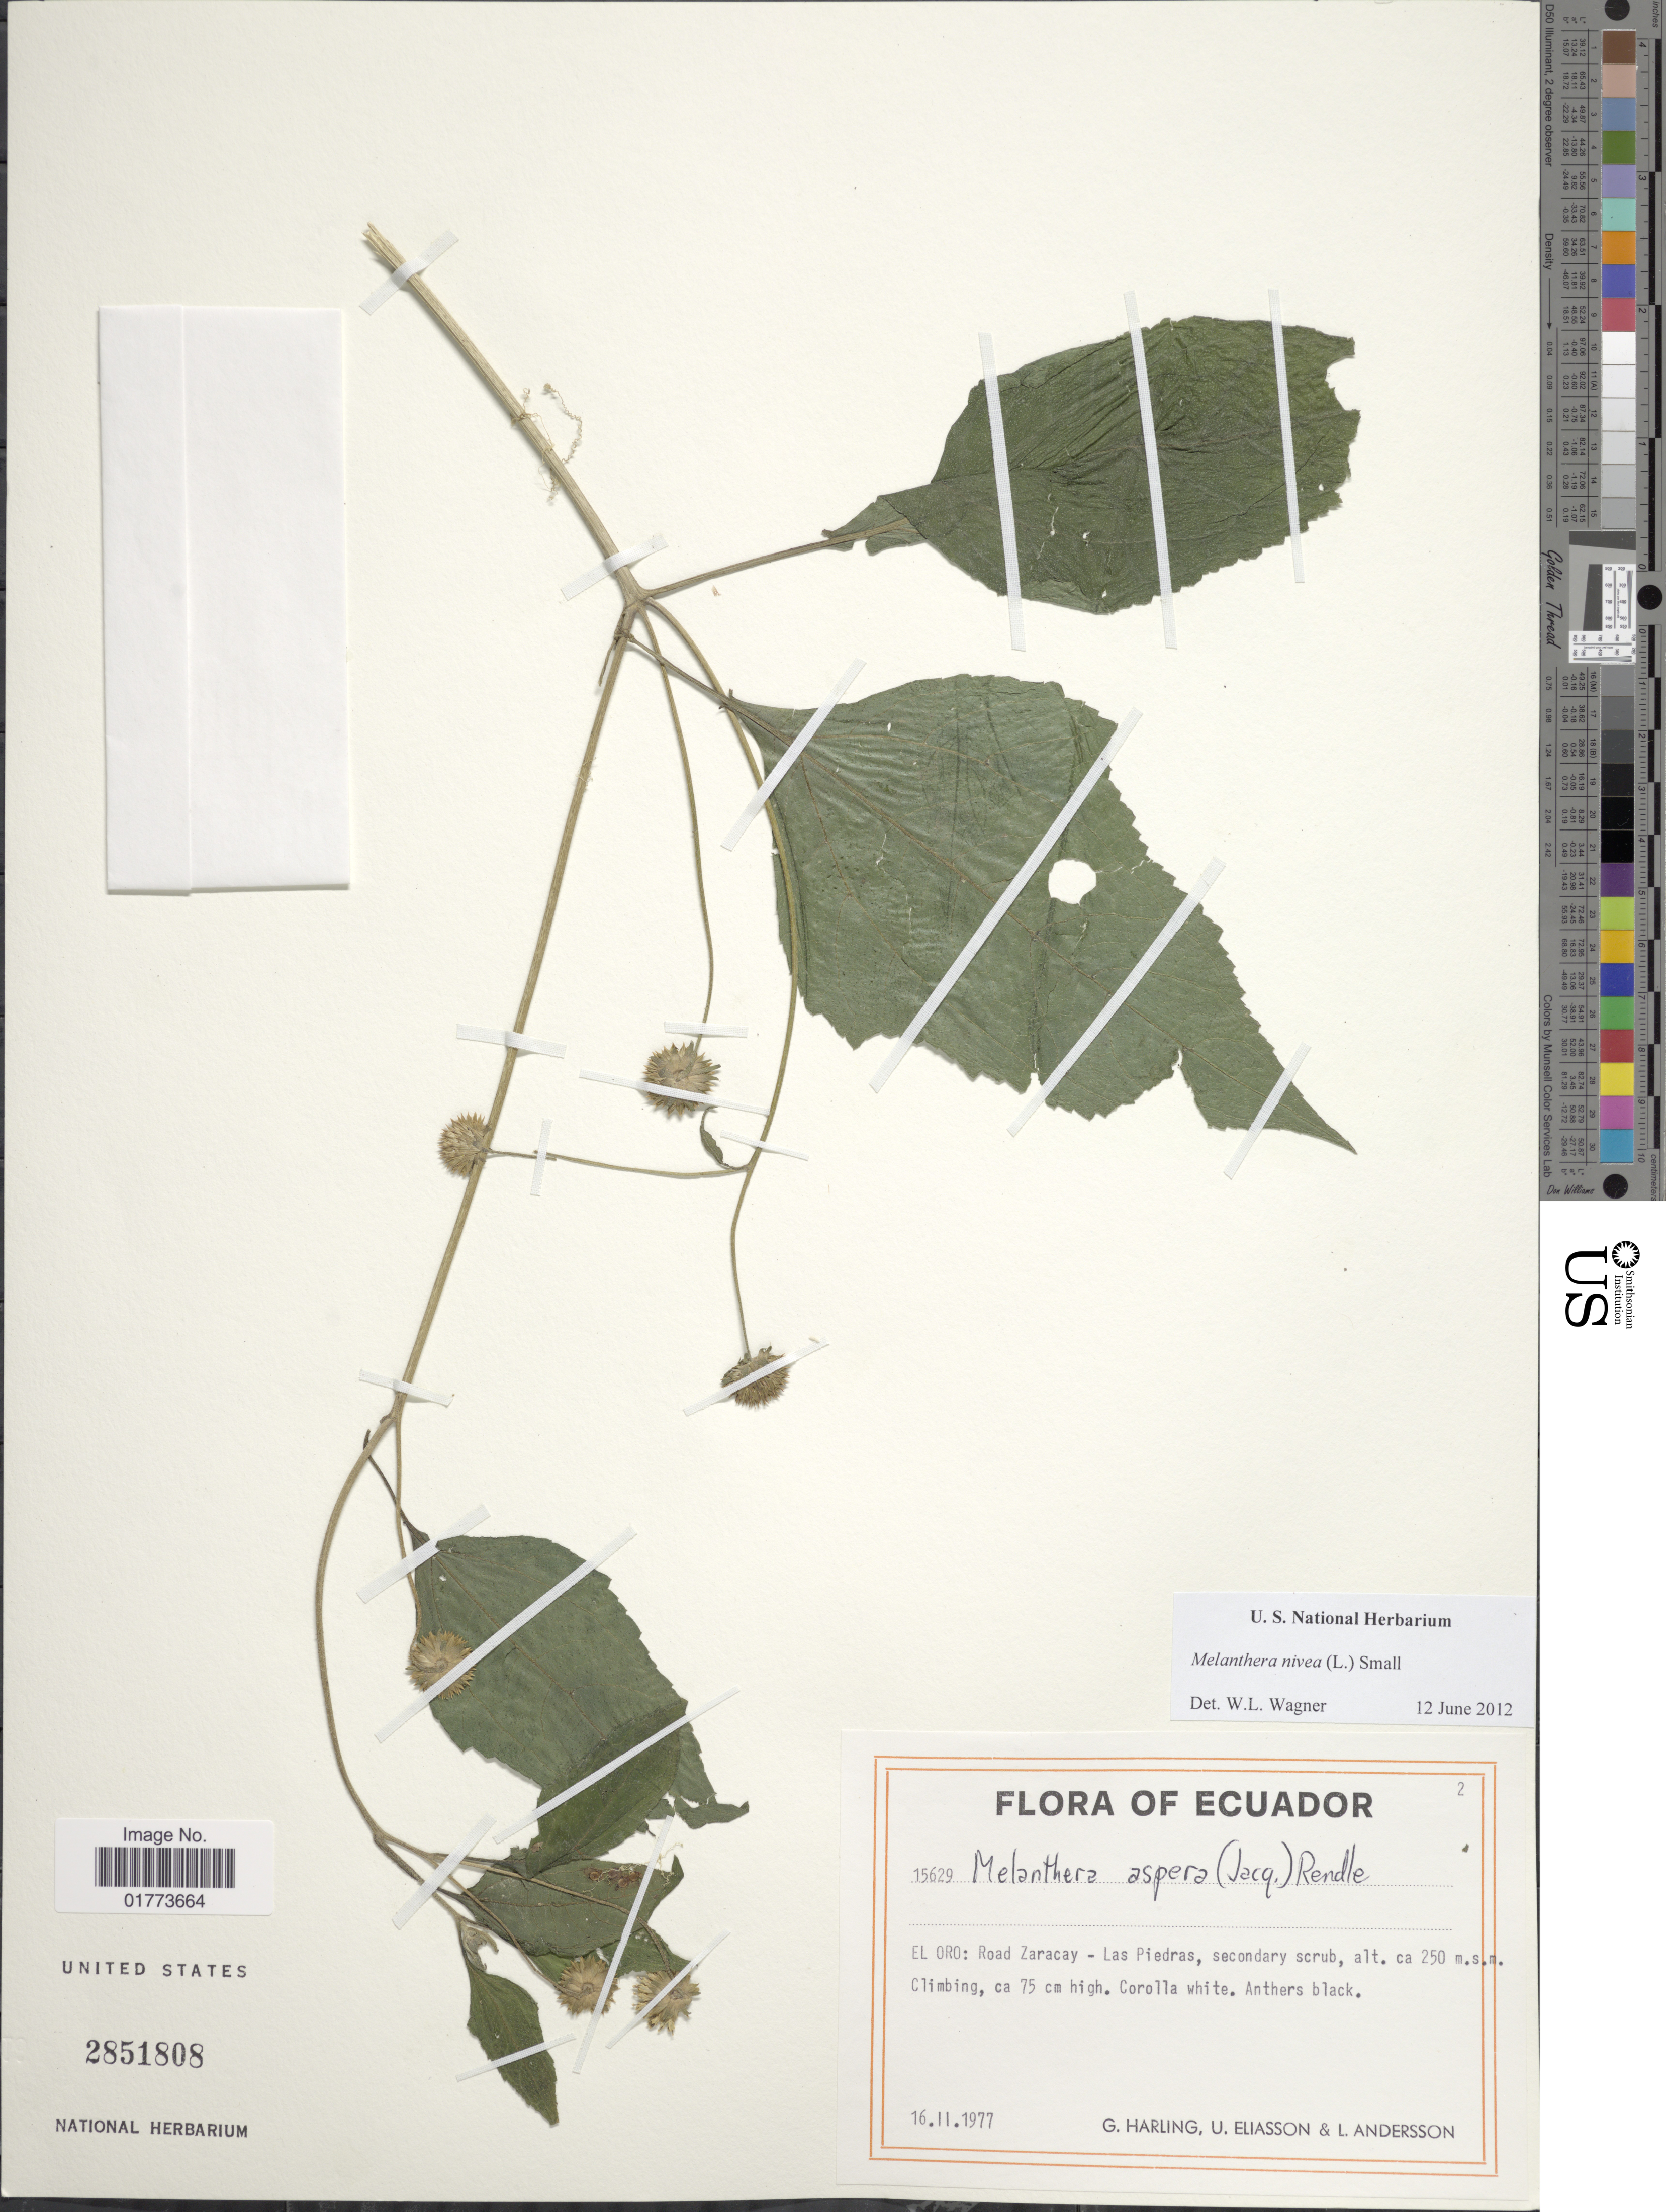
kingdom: Plantae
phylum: Tracheophyta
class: Magnoliopsida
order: Asterales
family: Asteraceae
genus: Melanthera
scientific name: Melanthera nivea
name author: (L.) Small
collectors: G. Harling, U. Eliasson & L. Andersson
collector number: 15629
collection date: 1977-02-16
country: Ecuador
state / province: El Oro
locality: El Oro: Road Zaracay-Las Piedras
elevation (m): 250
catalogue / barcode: US 2851808